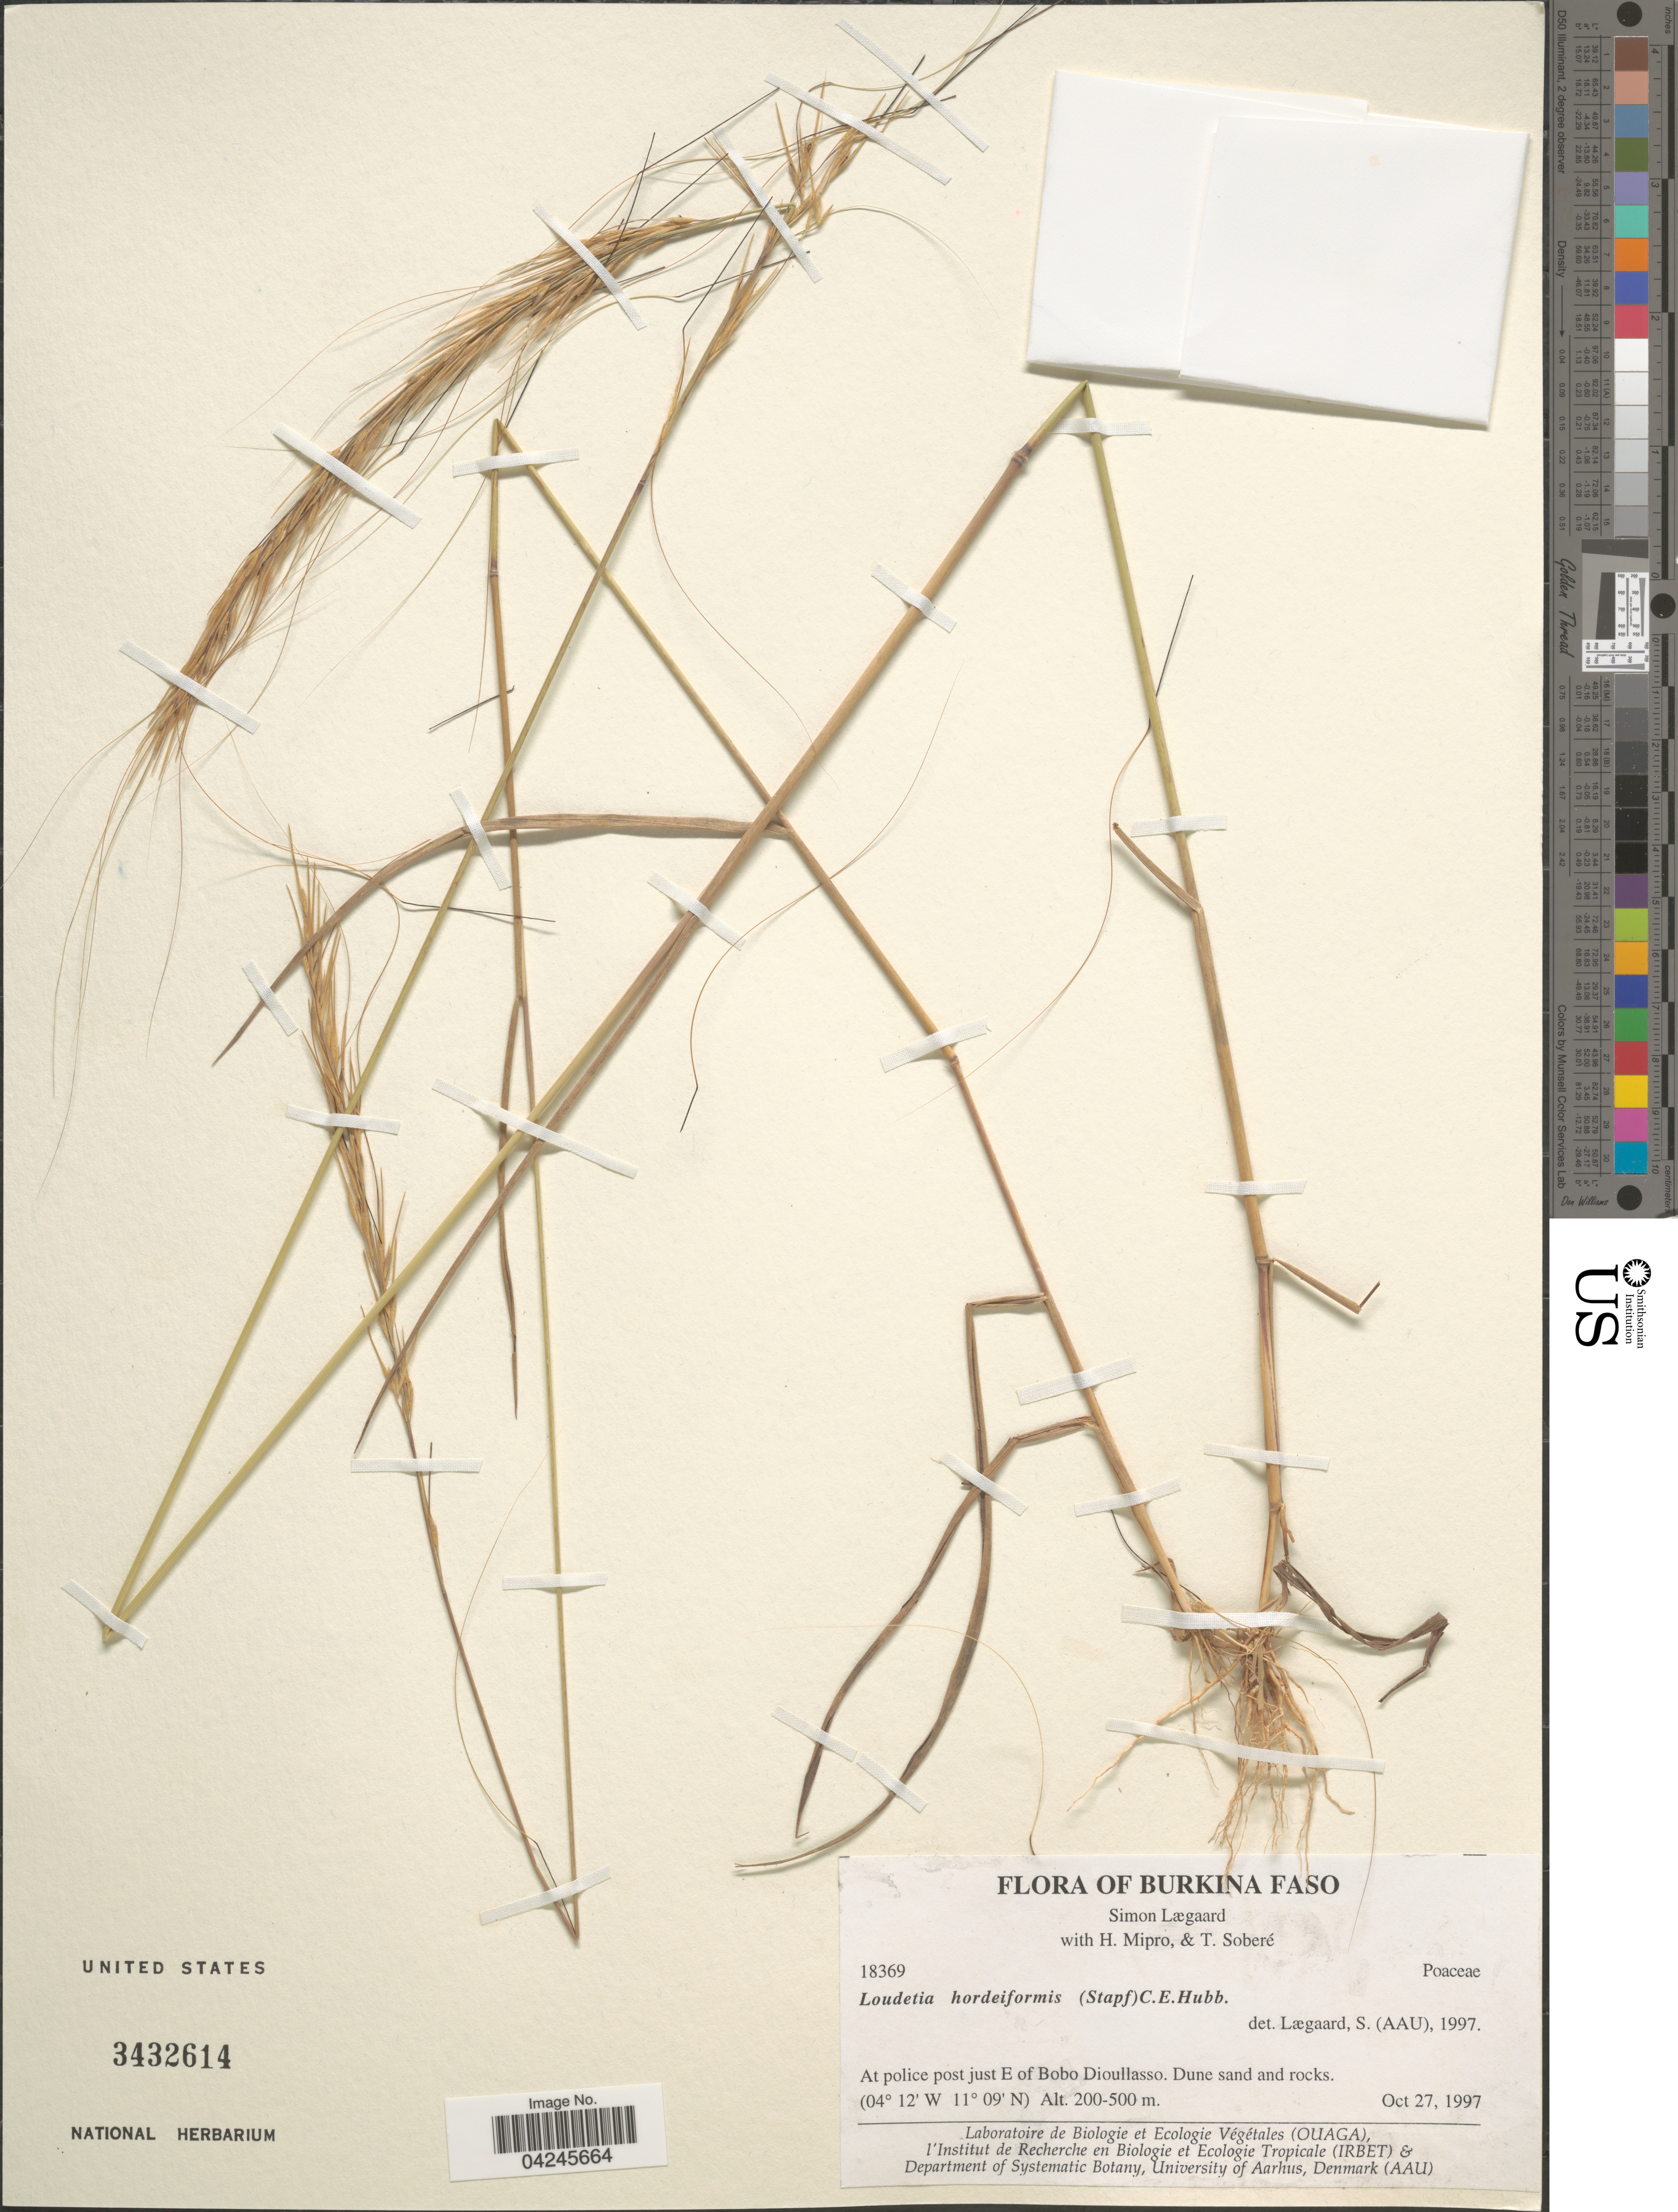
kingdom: Plantae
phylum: Tracheophyta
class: Liliopsida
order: Poales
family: Poaceae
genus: Loudetia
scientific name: Loudetia hordeiformis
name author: (Stapf) C. E. Hubb.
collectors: S. Lægaard, H. Mipro & T. Sobere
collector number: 18369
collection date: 1997-10-27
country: Burkina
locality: Burkino Faso. At police post just E of Bobo Dioullasso. Dune sand and rocks.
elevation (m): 200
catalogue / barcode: US 3432614